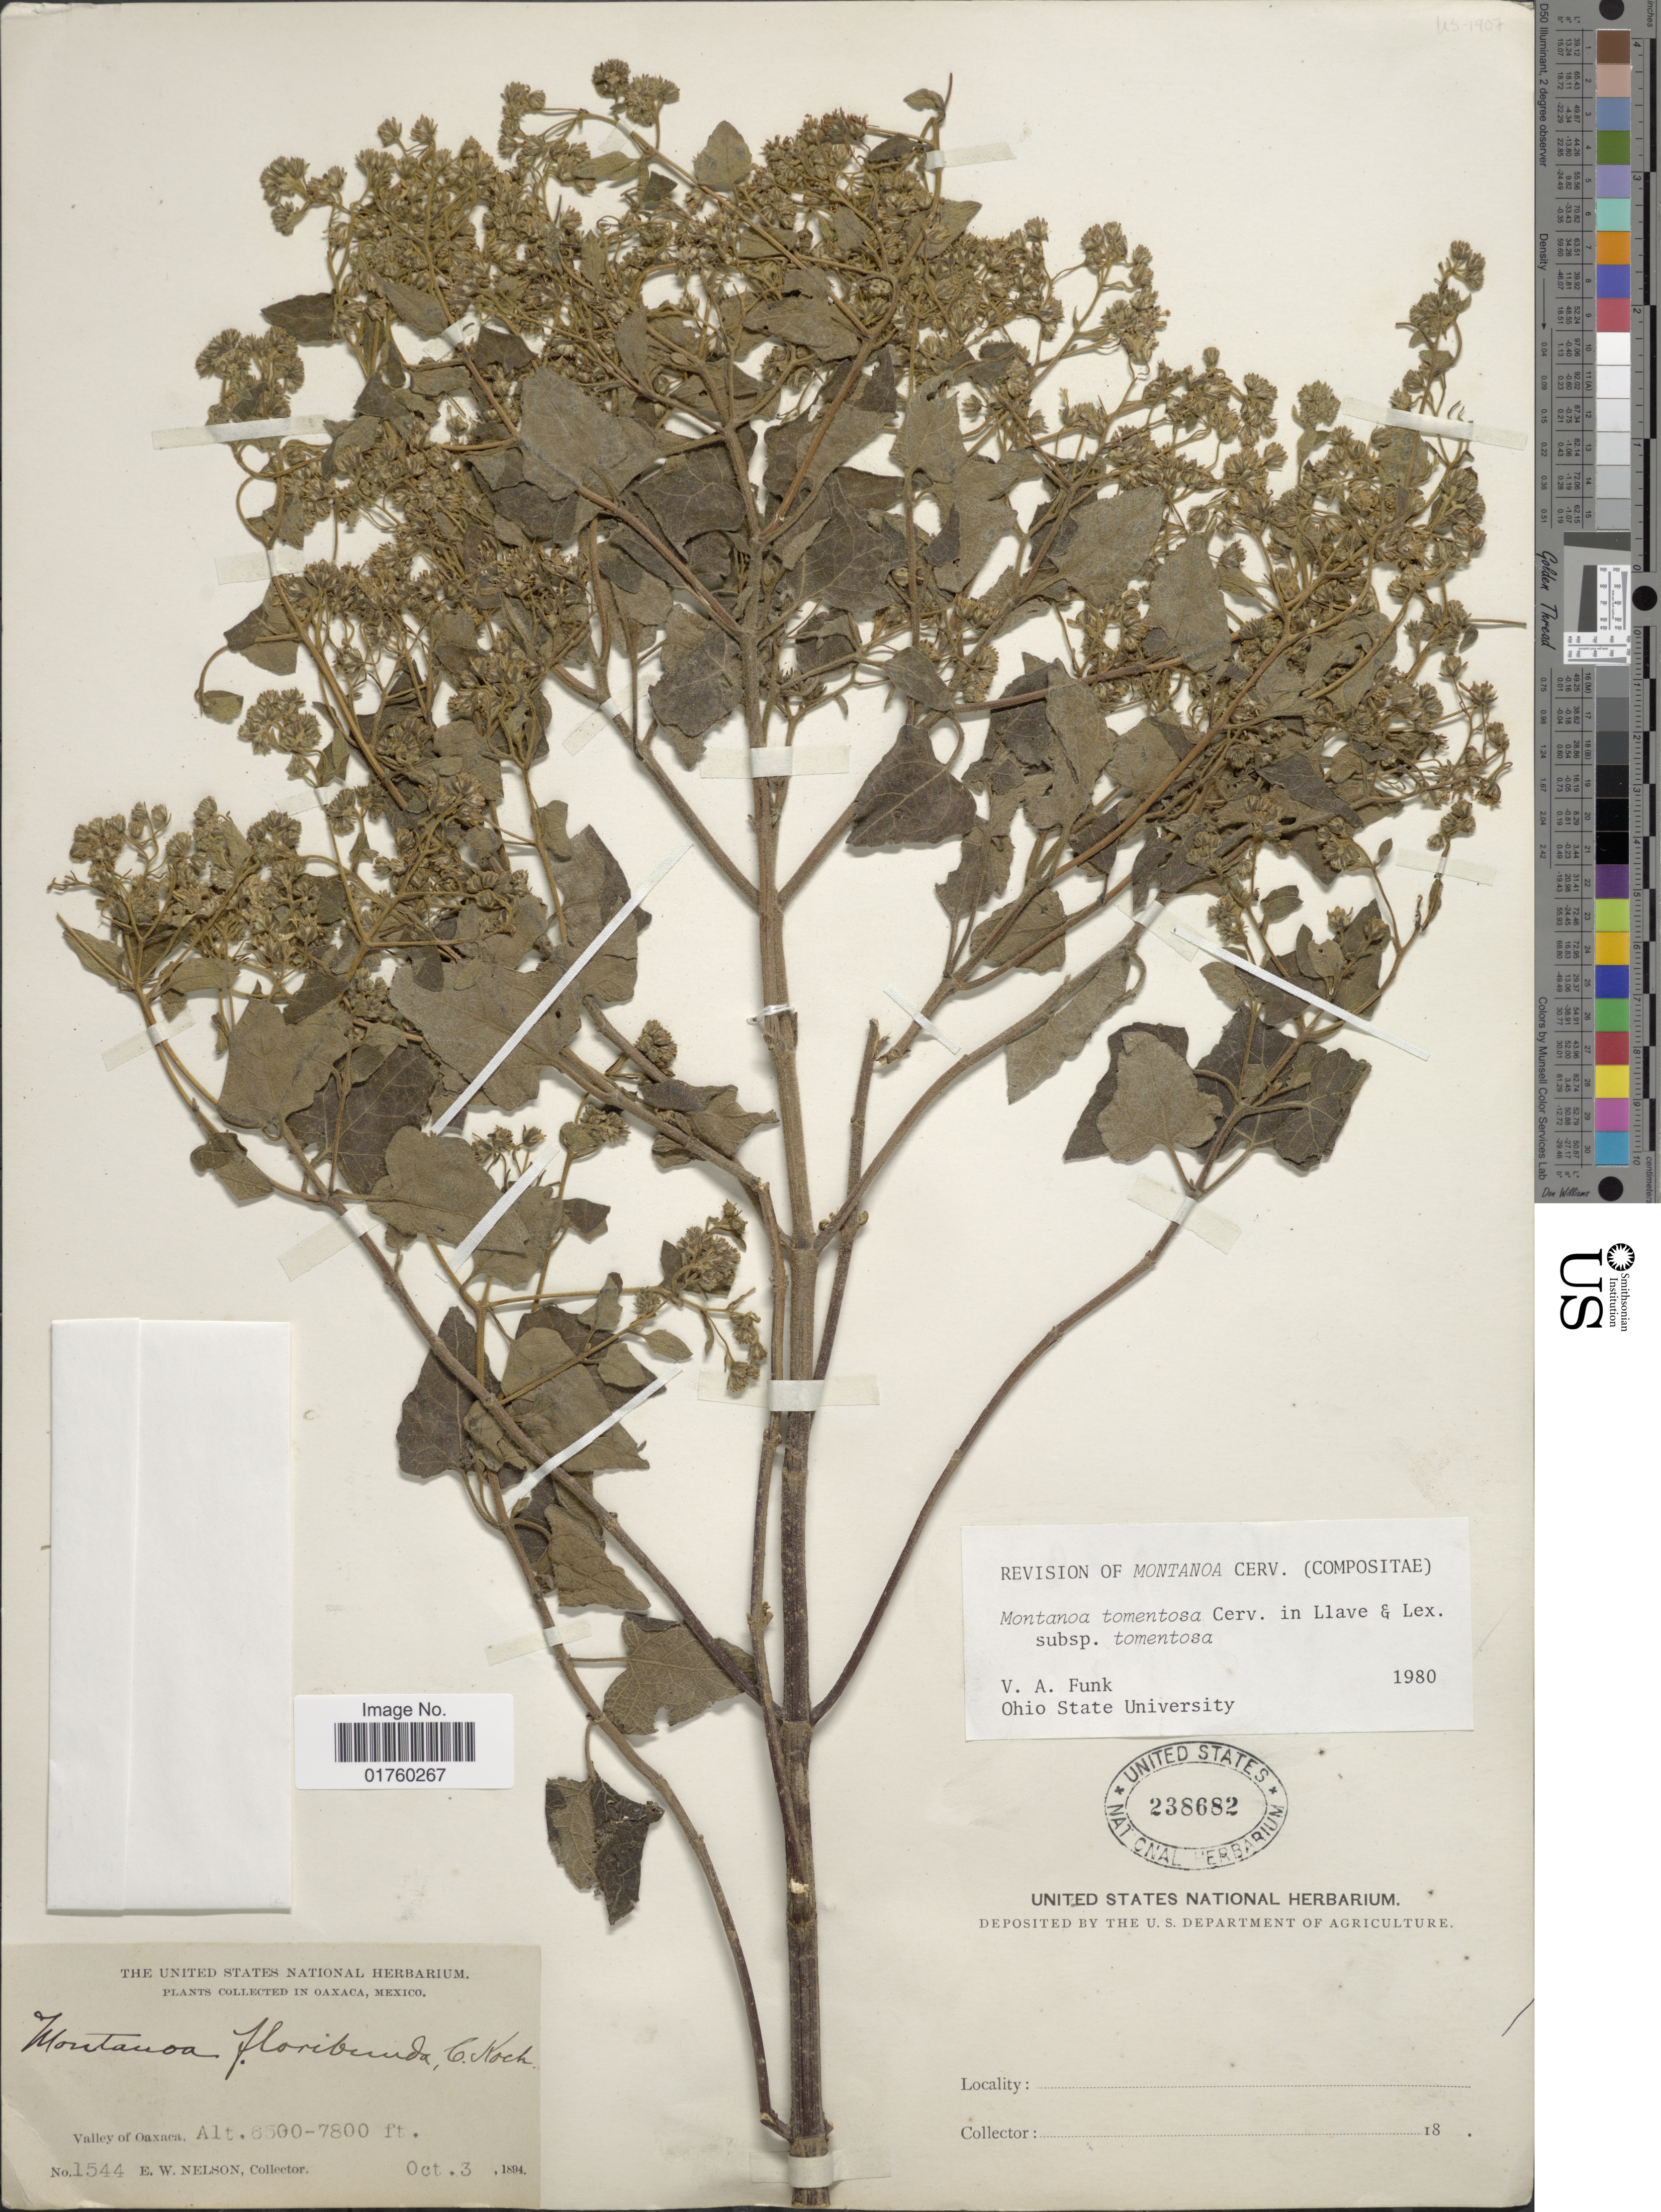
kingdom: Plantae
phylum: Tracheophyta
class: Magnoliopsida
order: Asterales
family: Asteraceae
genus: Montanoa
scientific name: Montanoa tomentosa subsp. tomentosa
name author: Cerv.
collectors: E. W. Nelson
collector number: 1544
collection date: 1894-10-03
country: Mexico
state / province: Oaxaca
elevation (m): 1981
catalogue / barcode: US 238682